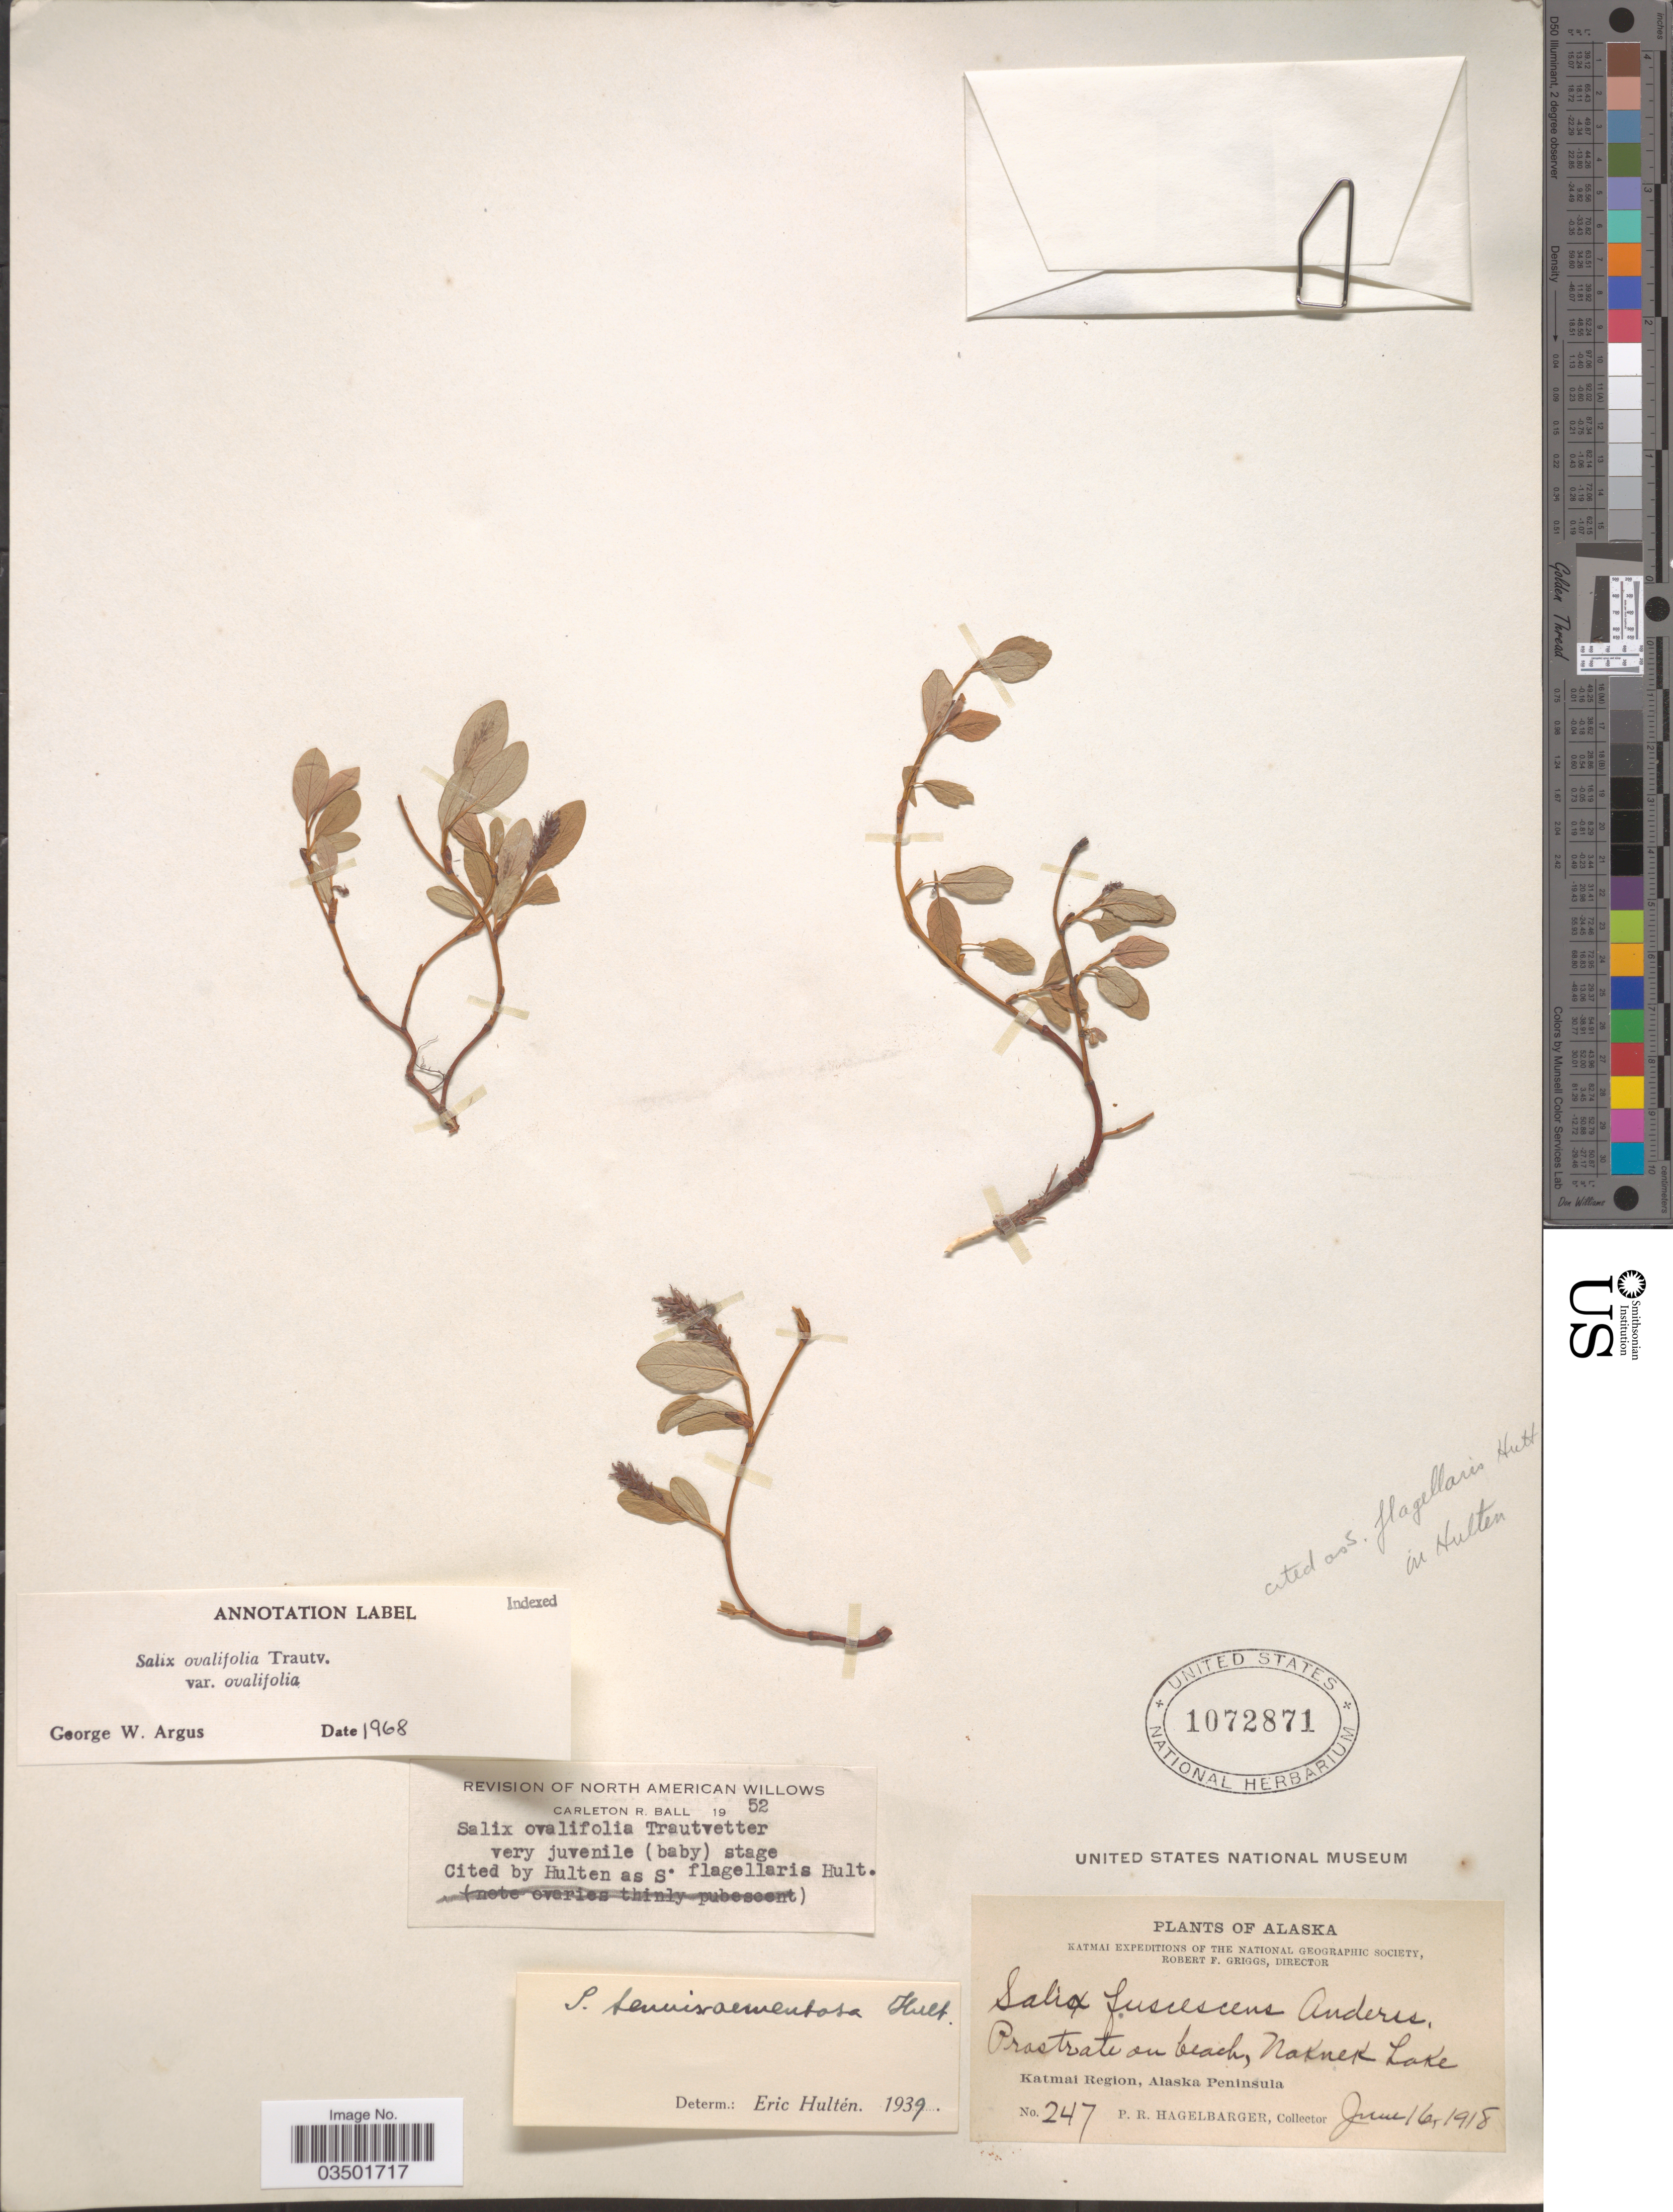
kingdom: Plantae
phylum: Tracheophyta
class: Magnoliopsida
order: Malpighiales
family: Salicaceae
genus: Salix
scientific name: Salix ovalifolia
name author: Trautv.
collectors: P. Hagelbarger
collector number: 247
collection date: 1918-06-16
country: United States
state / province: Alaska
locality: Katmai Region. Naknek Lake.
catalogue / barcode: US 1072871